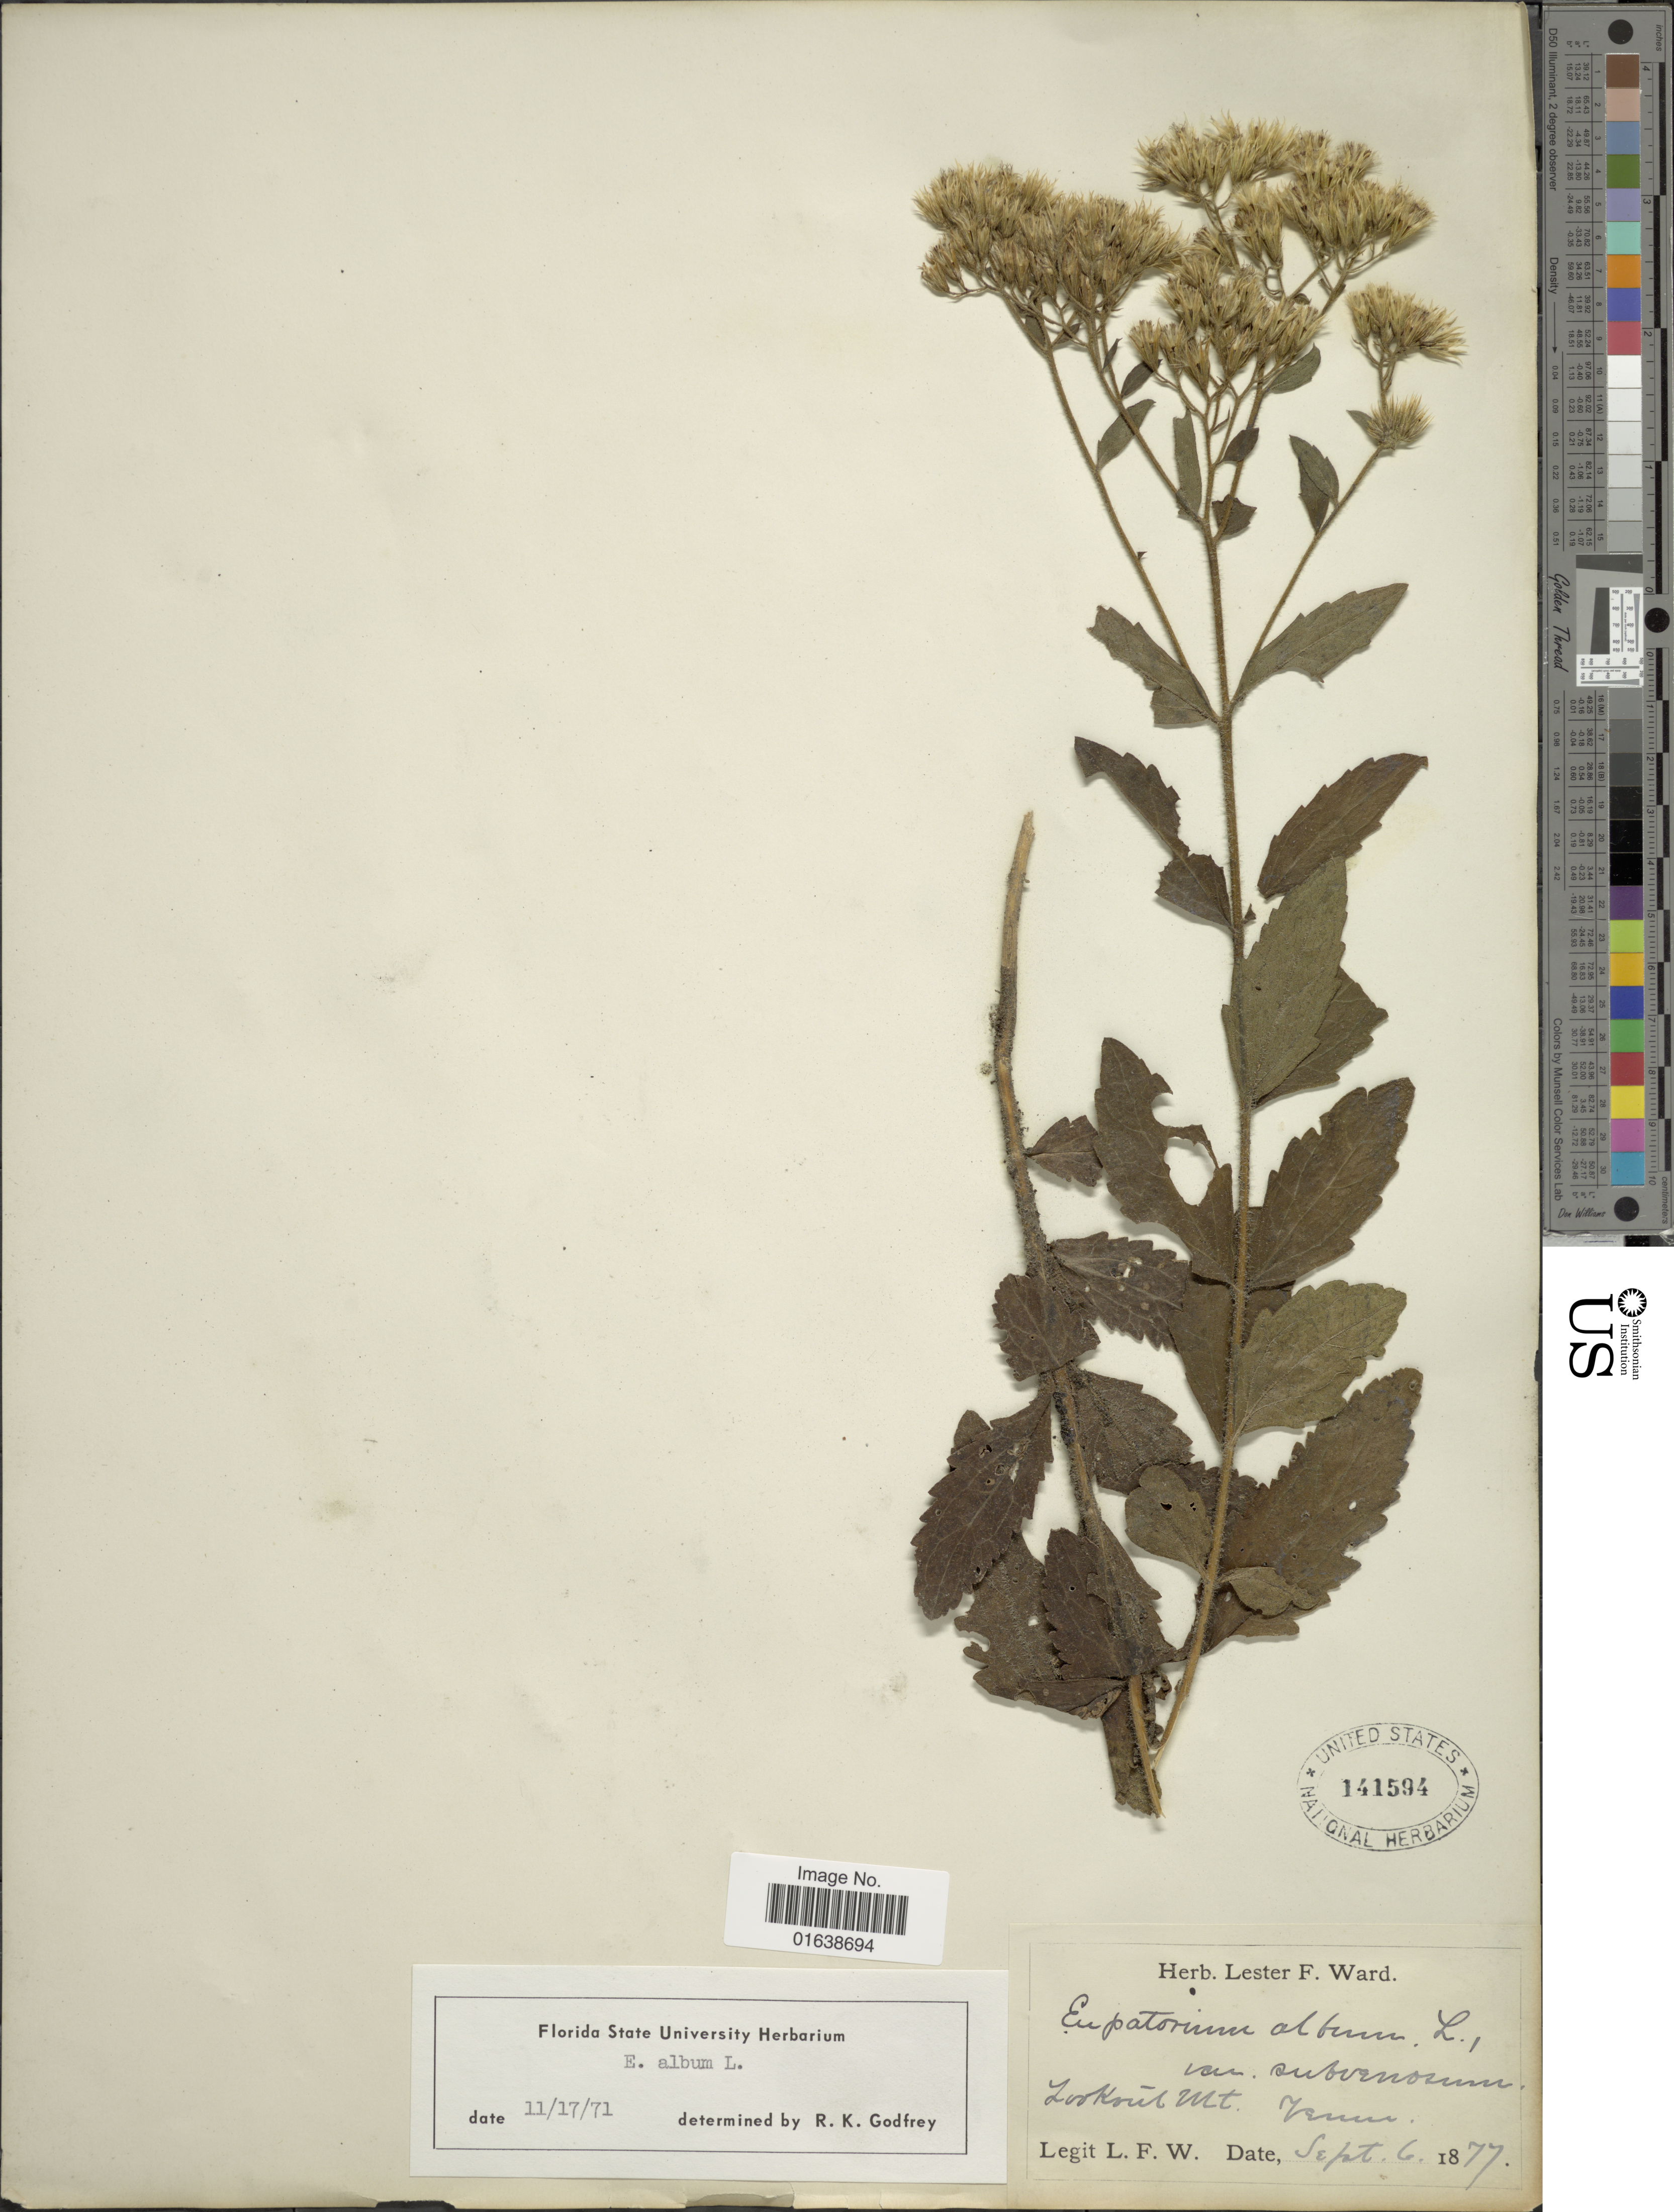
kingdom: Plantae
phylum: Tracheophyta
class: Magnoliopsida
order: Asterales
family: Asteraceae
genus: Eupatorium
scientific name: Eupatorium album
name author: L.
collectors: L. F. Ward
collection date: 1877-09-06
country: United States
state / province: Tennessee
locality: Lookout Mt. Tenn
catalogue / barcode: US 141594